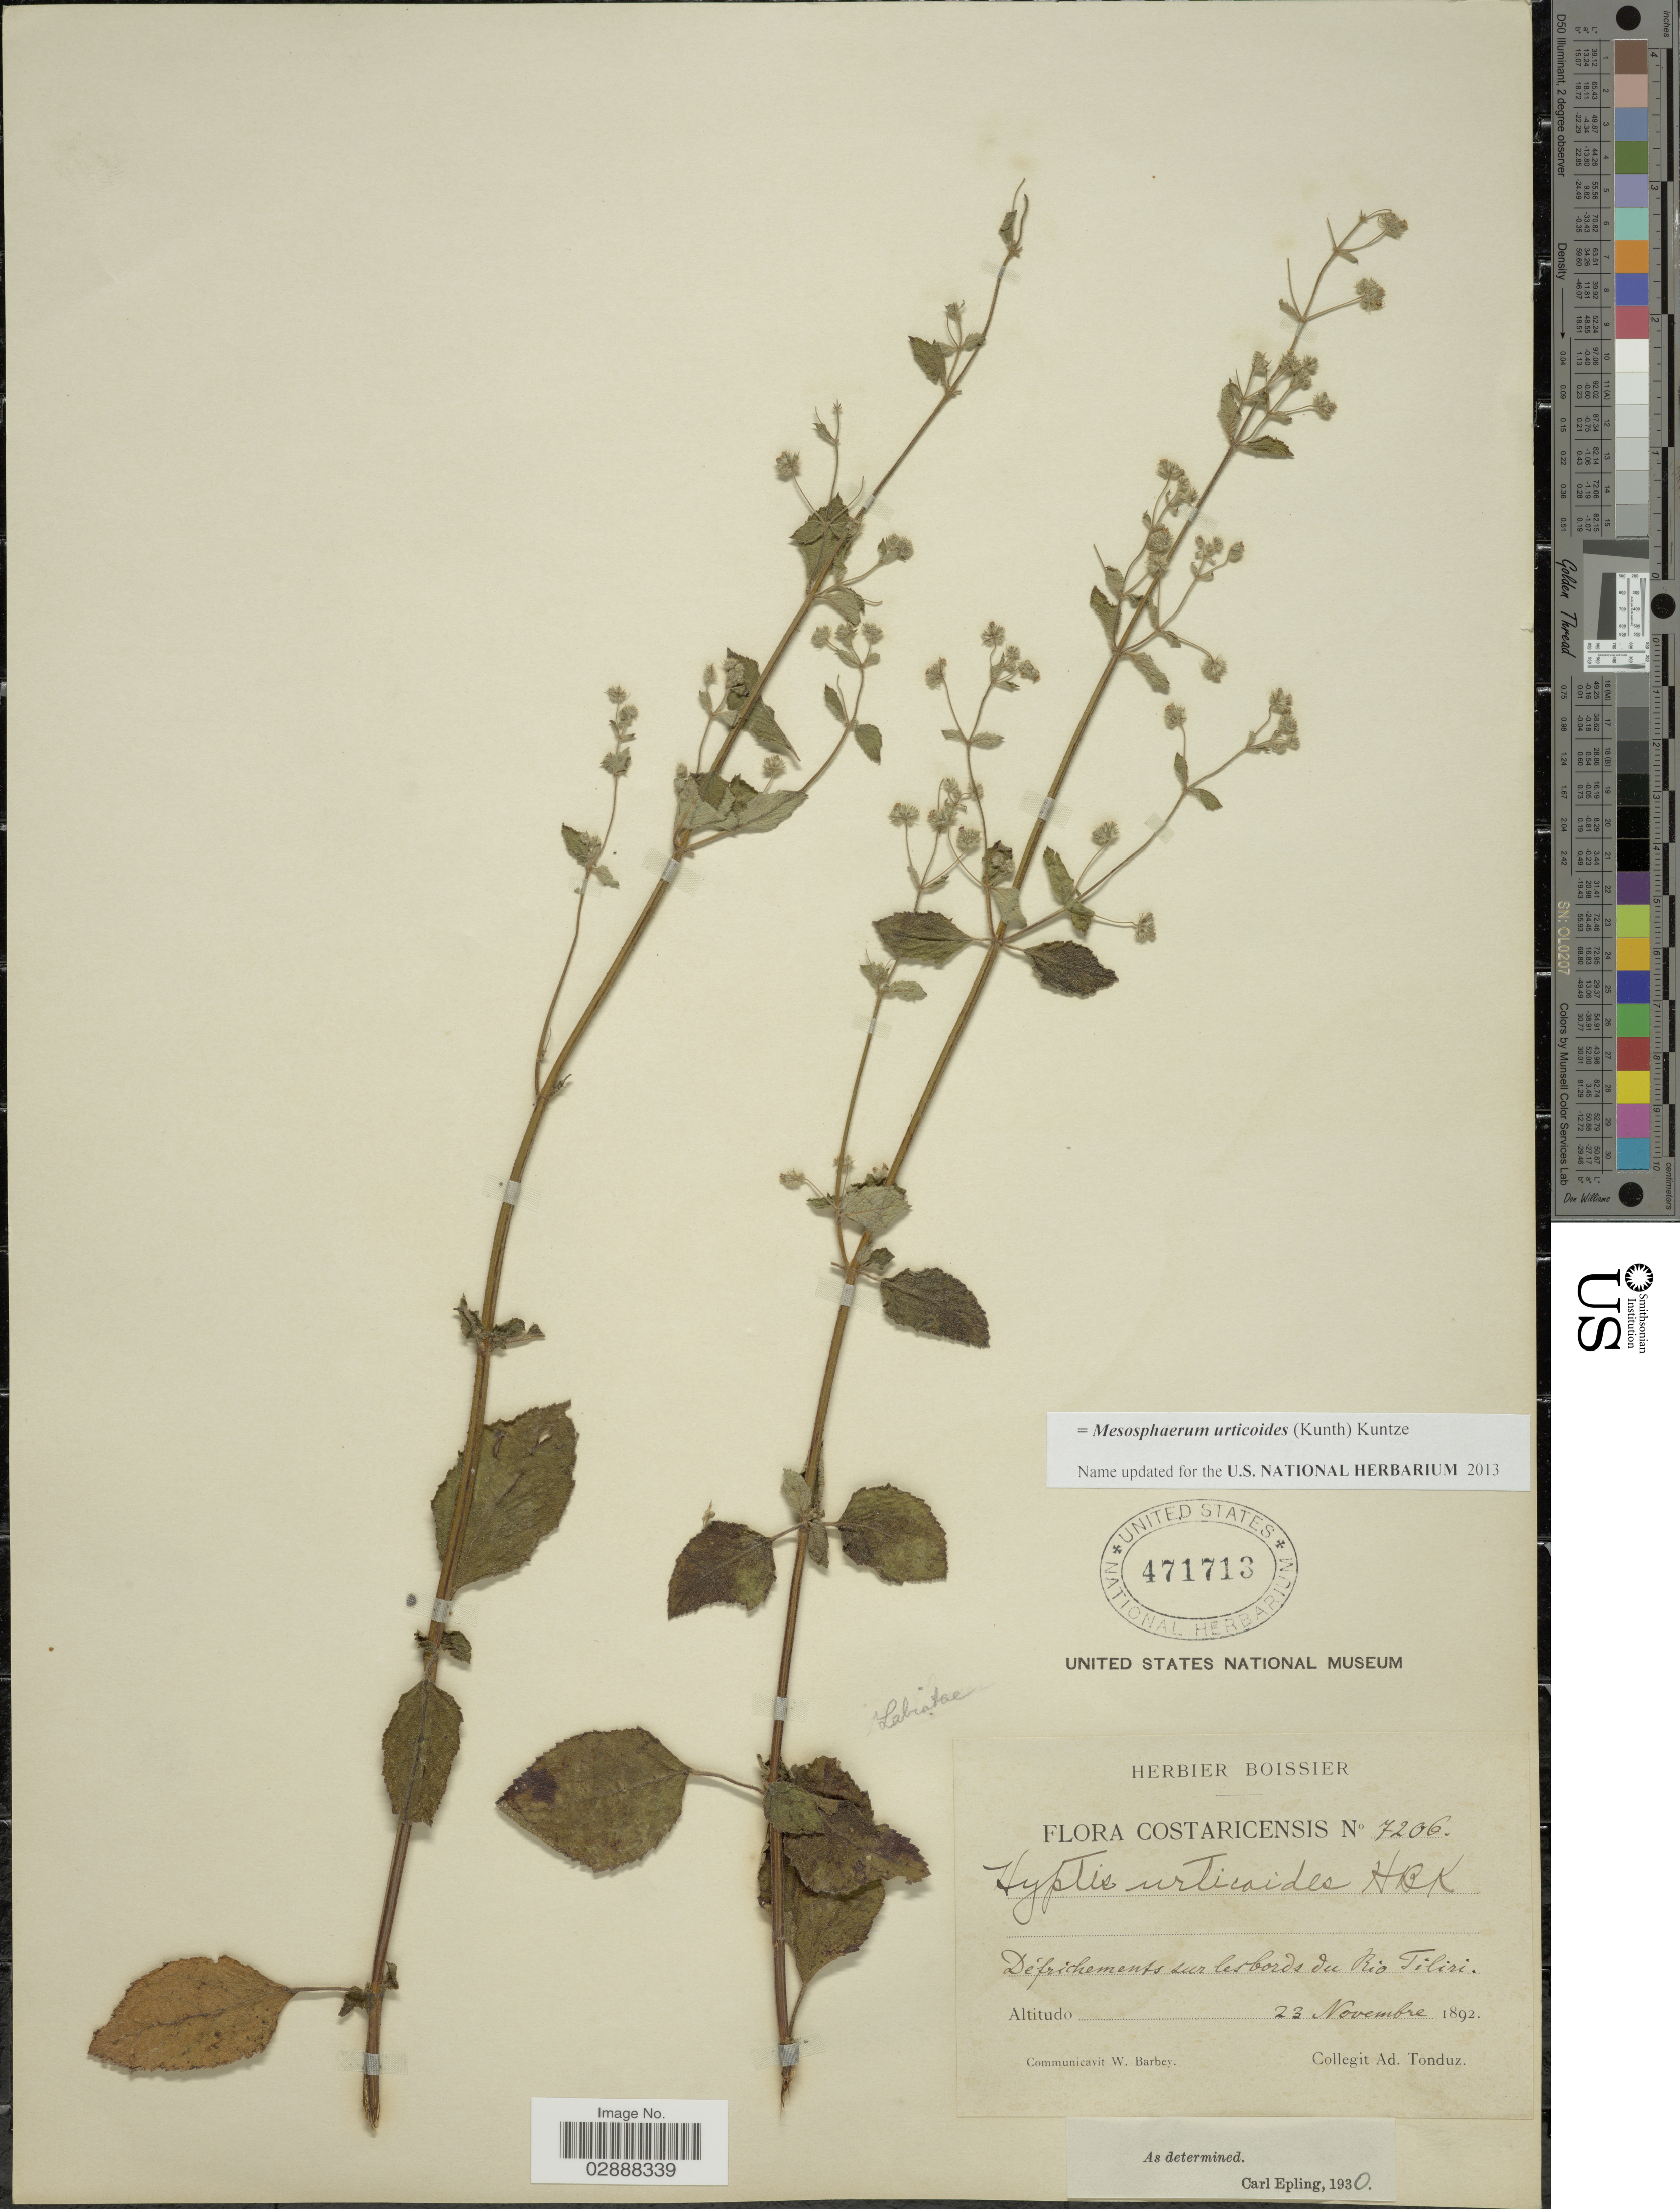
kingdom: Plantae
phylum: Tracheophyta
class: Magnoliopsida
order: Lamiales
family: Lamiaceae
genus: Mesosphaerum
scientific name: Mesosphaerum urticoides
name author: (Kunth) Kuntze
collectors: A. Tonduz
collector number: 7206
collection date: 1892-11-23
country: Costa Rica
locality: Défrichements sur les bords du Rio Tiliri.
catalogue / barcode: US 471713